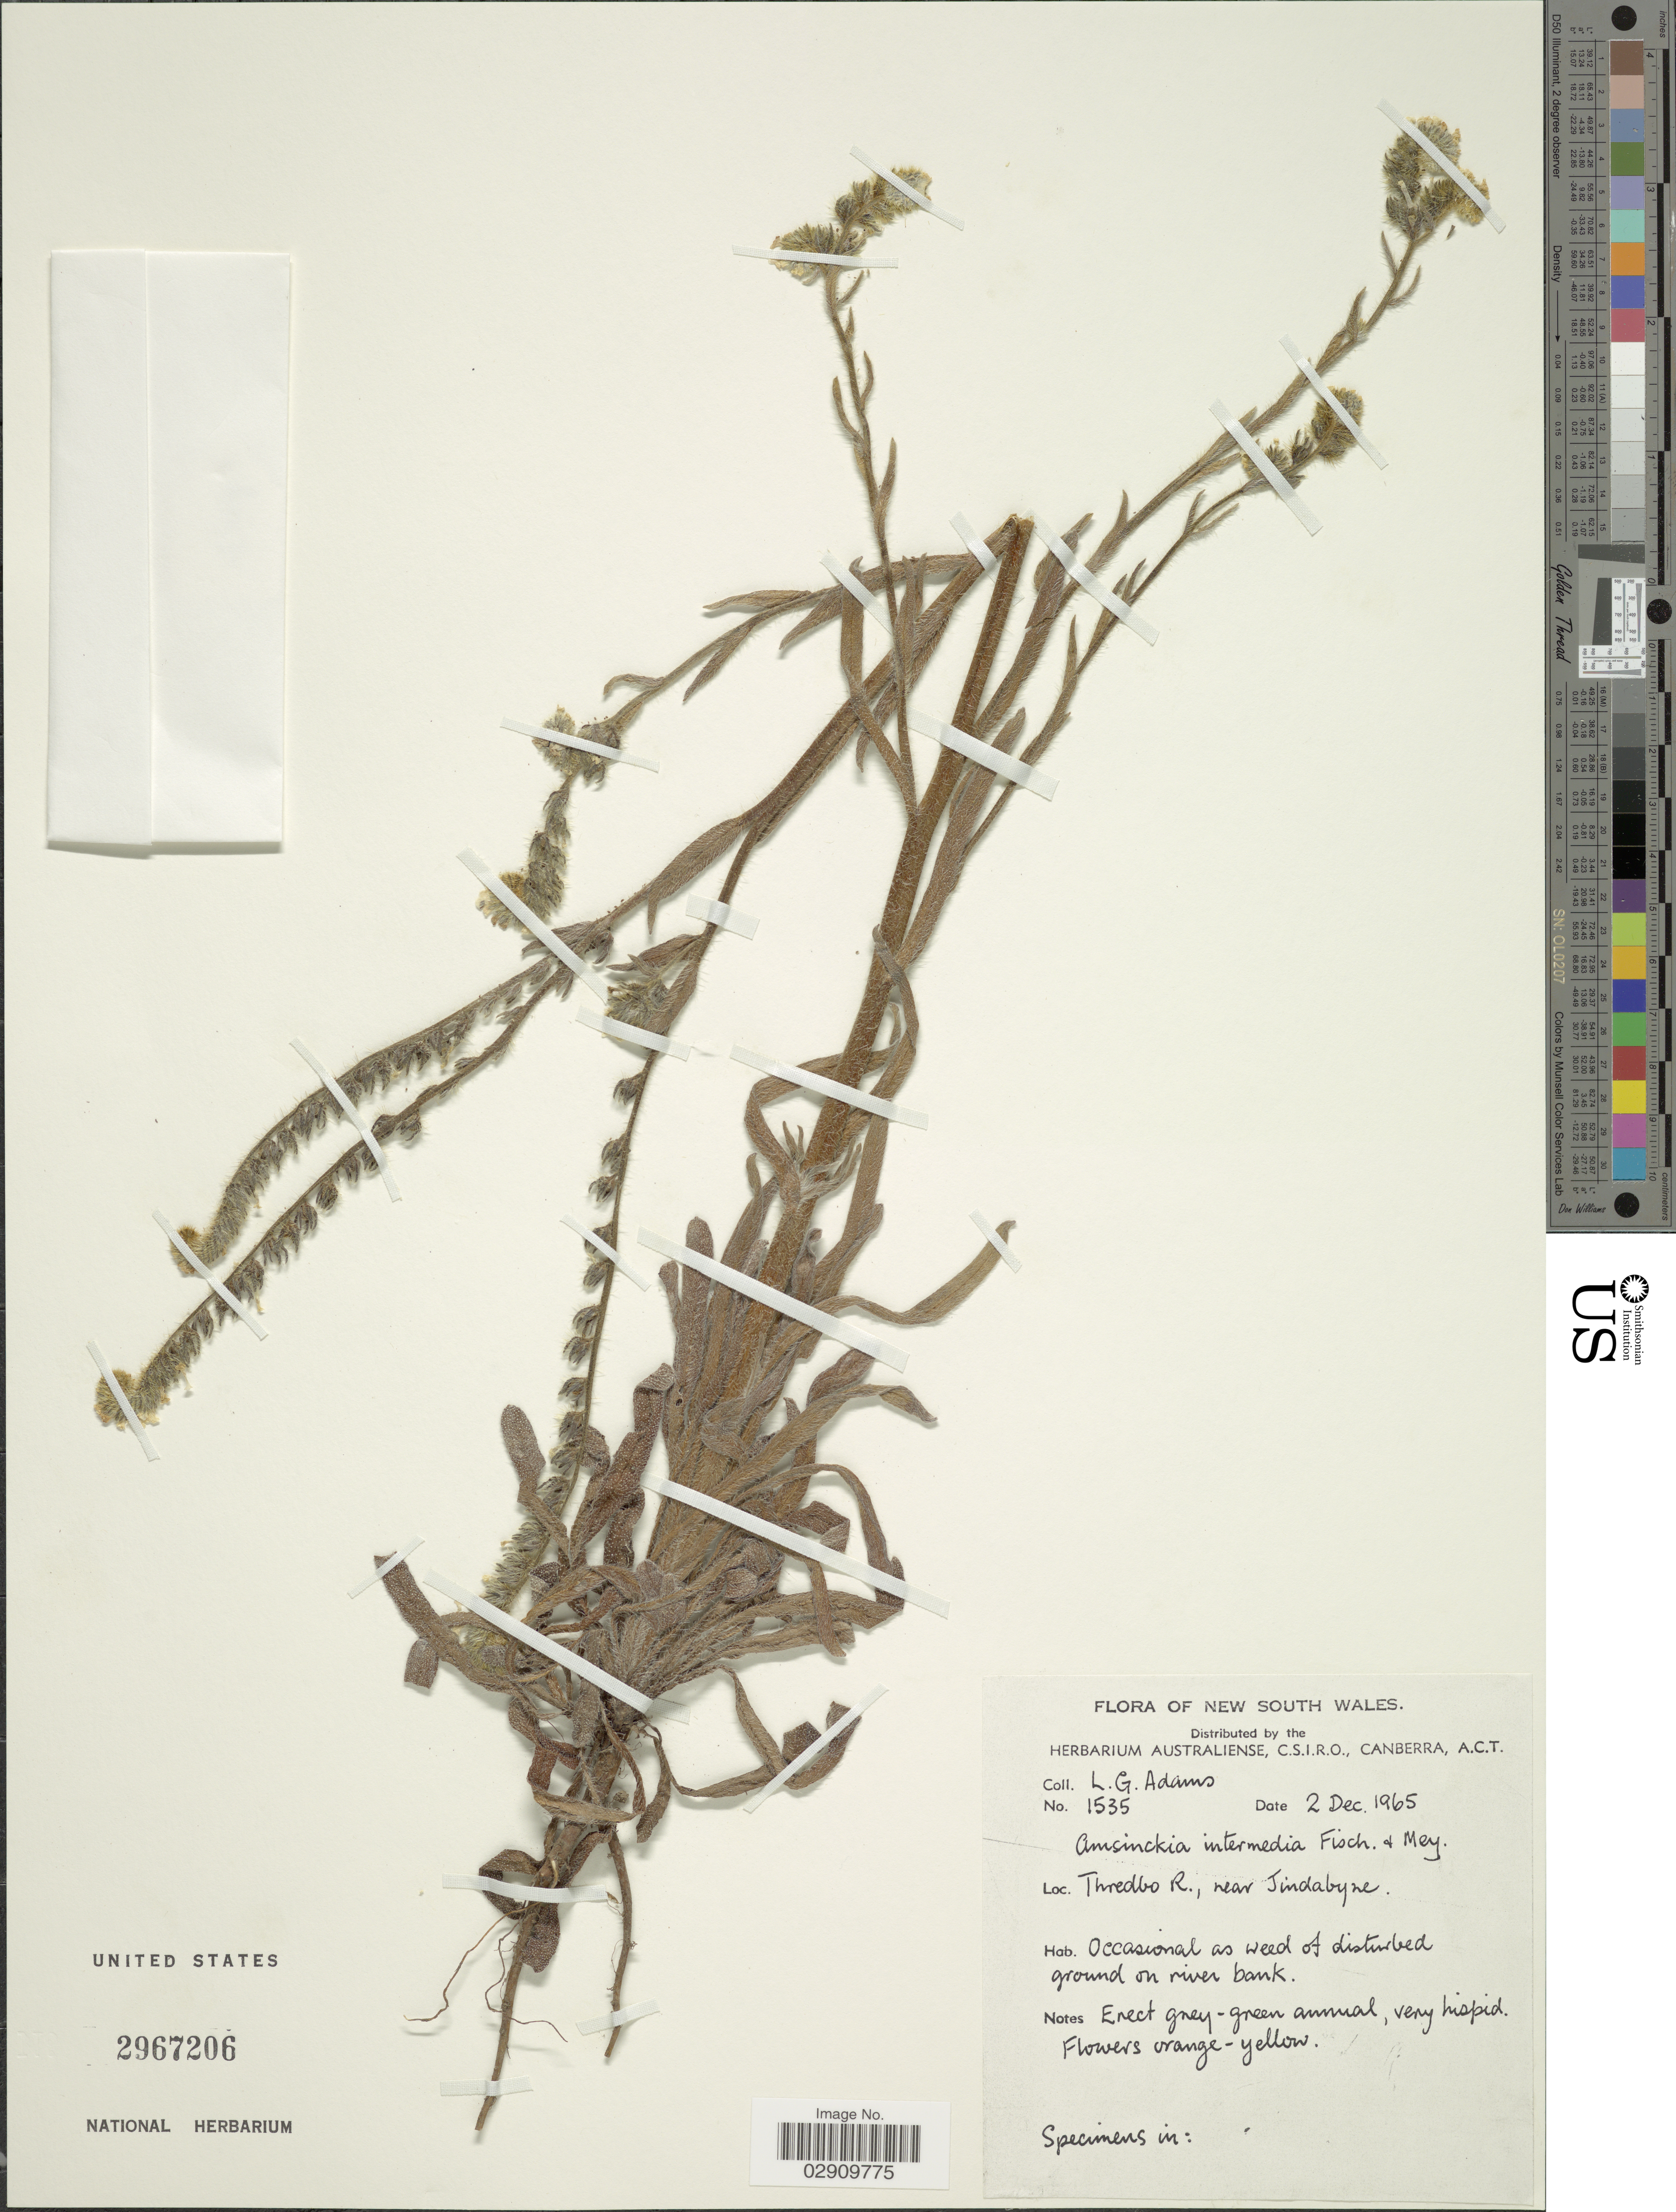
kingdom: Plantae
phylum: Tracheophyta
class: Magnoliopsida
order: Boraginales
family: Boraginaceae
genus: Amsinckia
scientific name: Amsinckia menziesii var. intermedia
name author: (Fisch. & C.A. Mey.) Ganders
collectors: L. G. Adams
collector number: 1535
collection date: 1965-12-02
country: Australia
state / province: New South Wales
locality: Thredbo R., near Jindabyze.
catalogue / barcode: US 2967206